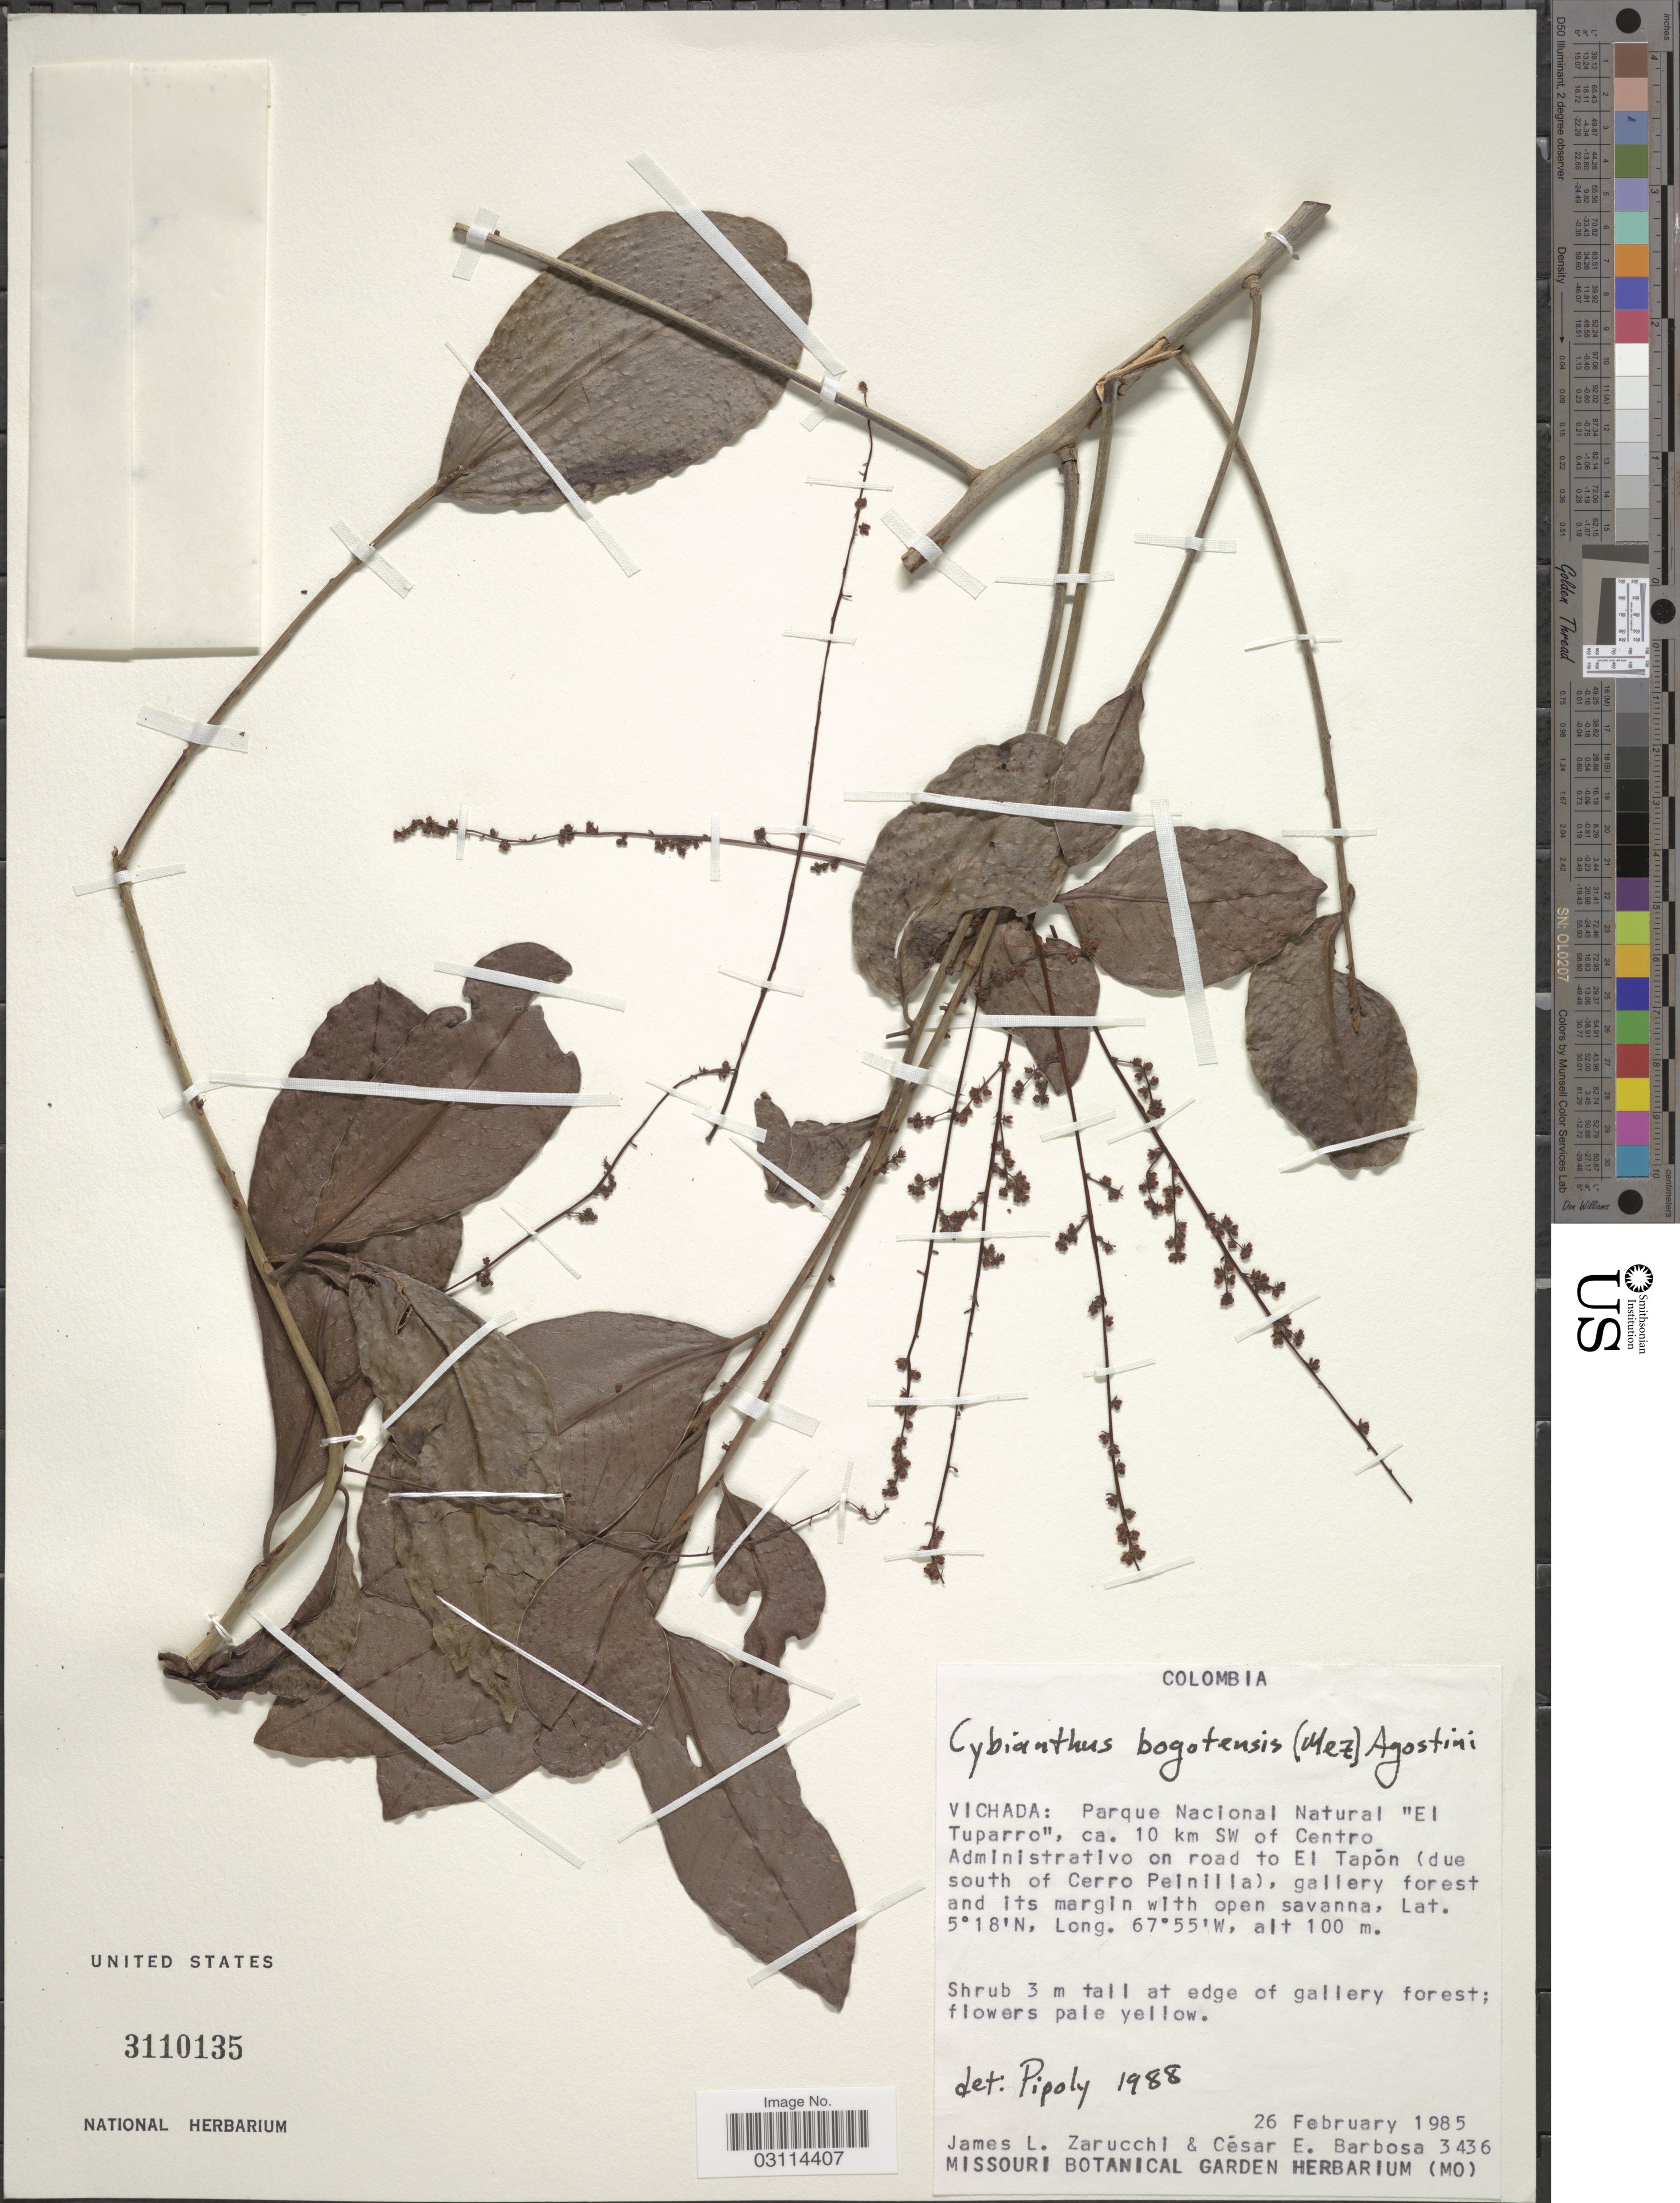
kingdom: Plantae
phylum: Tracheophyta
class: Magnoliopsida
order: Ericales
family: Primulaceae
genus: Cybianthus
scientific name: Cybianthus bogotensis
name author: (Mez) G. Agostini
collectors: J. L. Zarucchi & C. E. Barbosa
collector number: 3436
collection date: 1985-02-26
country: Colombia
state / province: Vichada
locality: Parque Nacional Natural "El Tuparro", ca. 10 km SW of Centro Administrativo on road to El Tapón (due south of Cerro Peinilla).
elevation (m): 100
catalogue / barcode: US 3110135